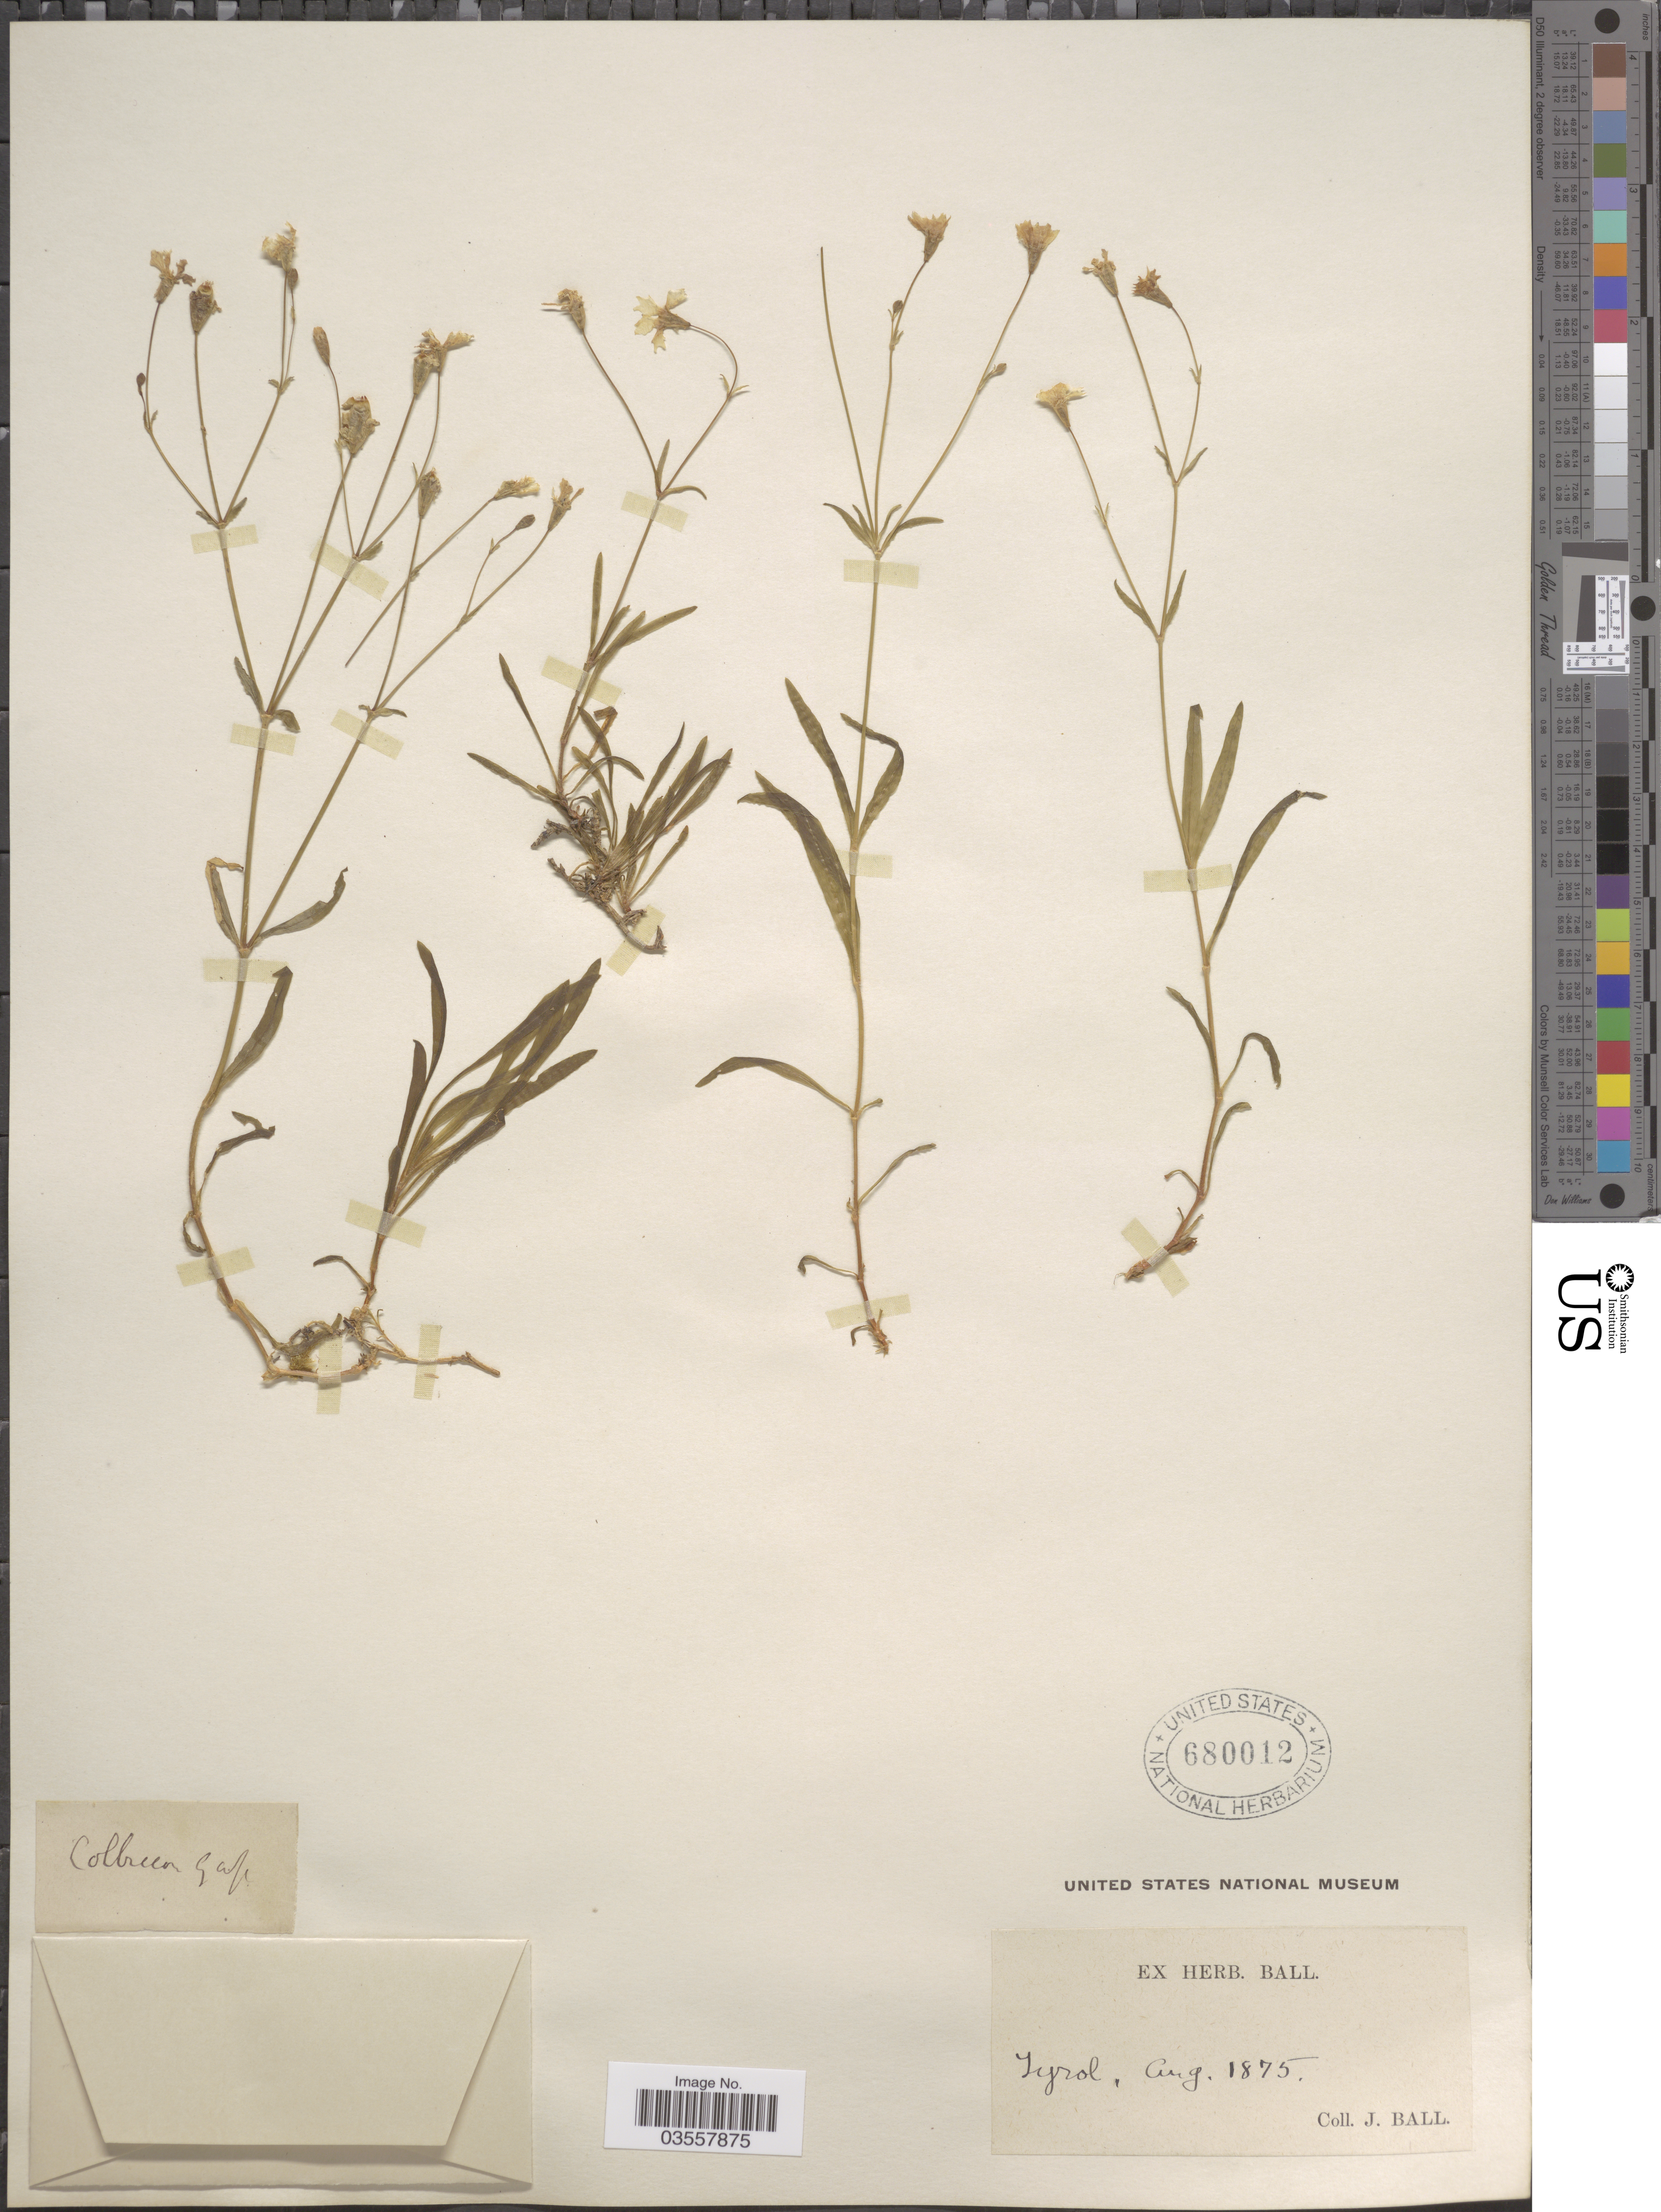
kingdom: Plantae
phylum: Tracheophyta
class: Magnoliopsida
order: Caryophyllales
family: Caryophyllaceae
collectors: J. Ball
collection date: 1875-08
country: Italy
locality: Colbricon Gap [interpreted]. Tyrol.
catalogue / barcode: US 680012